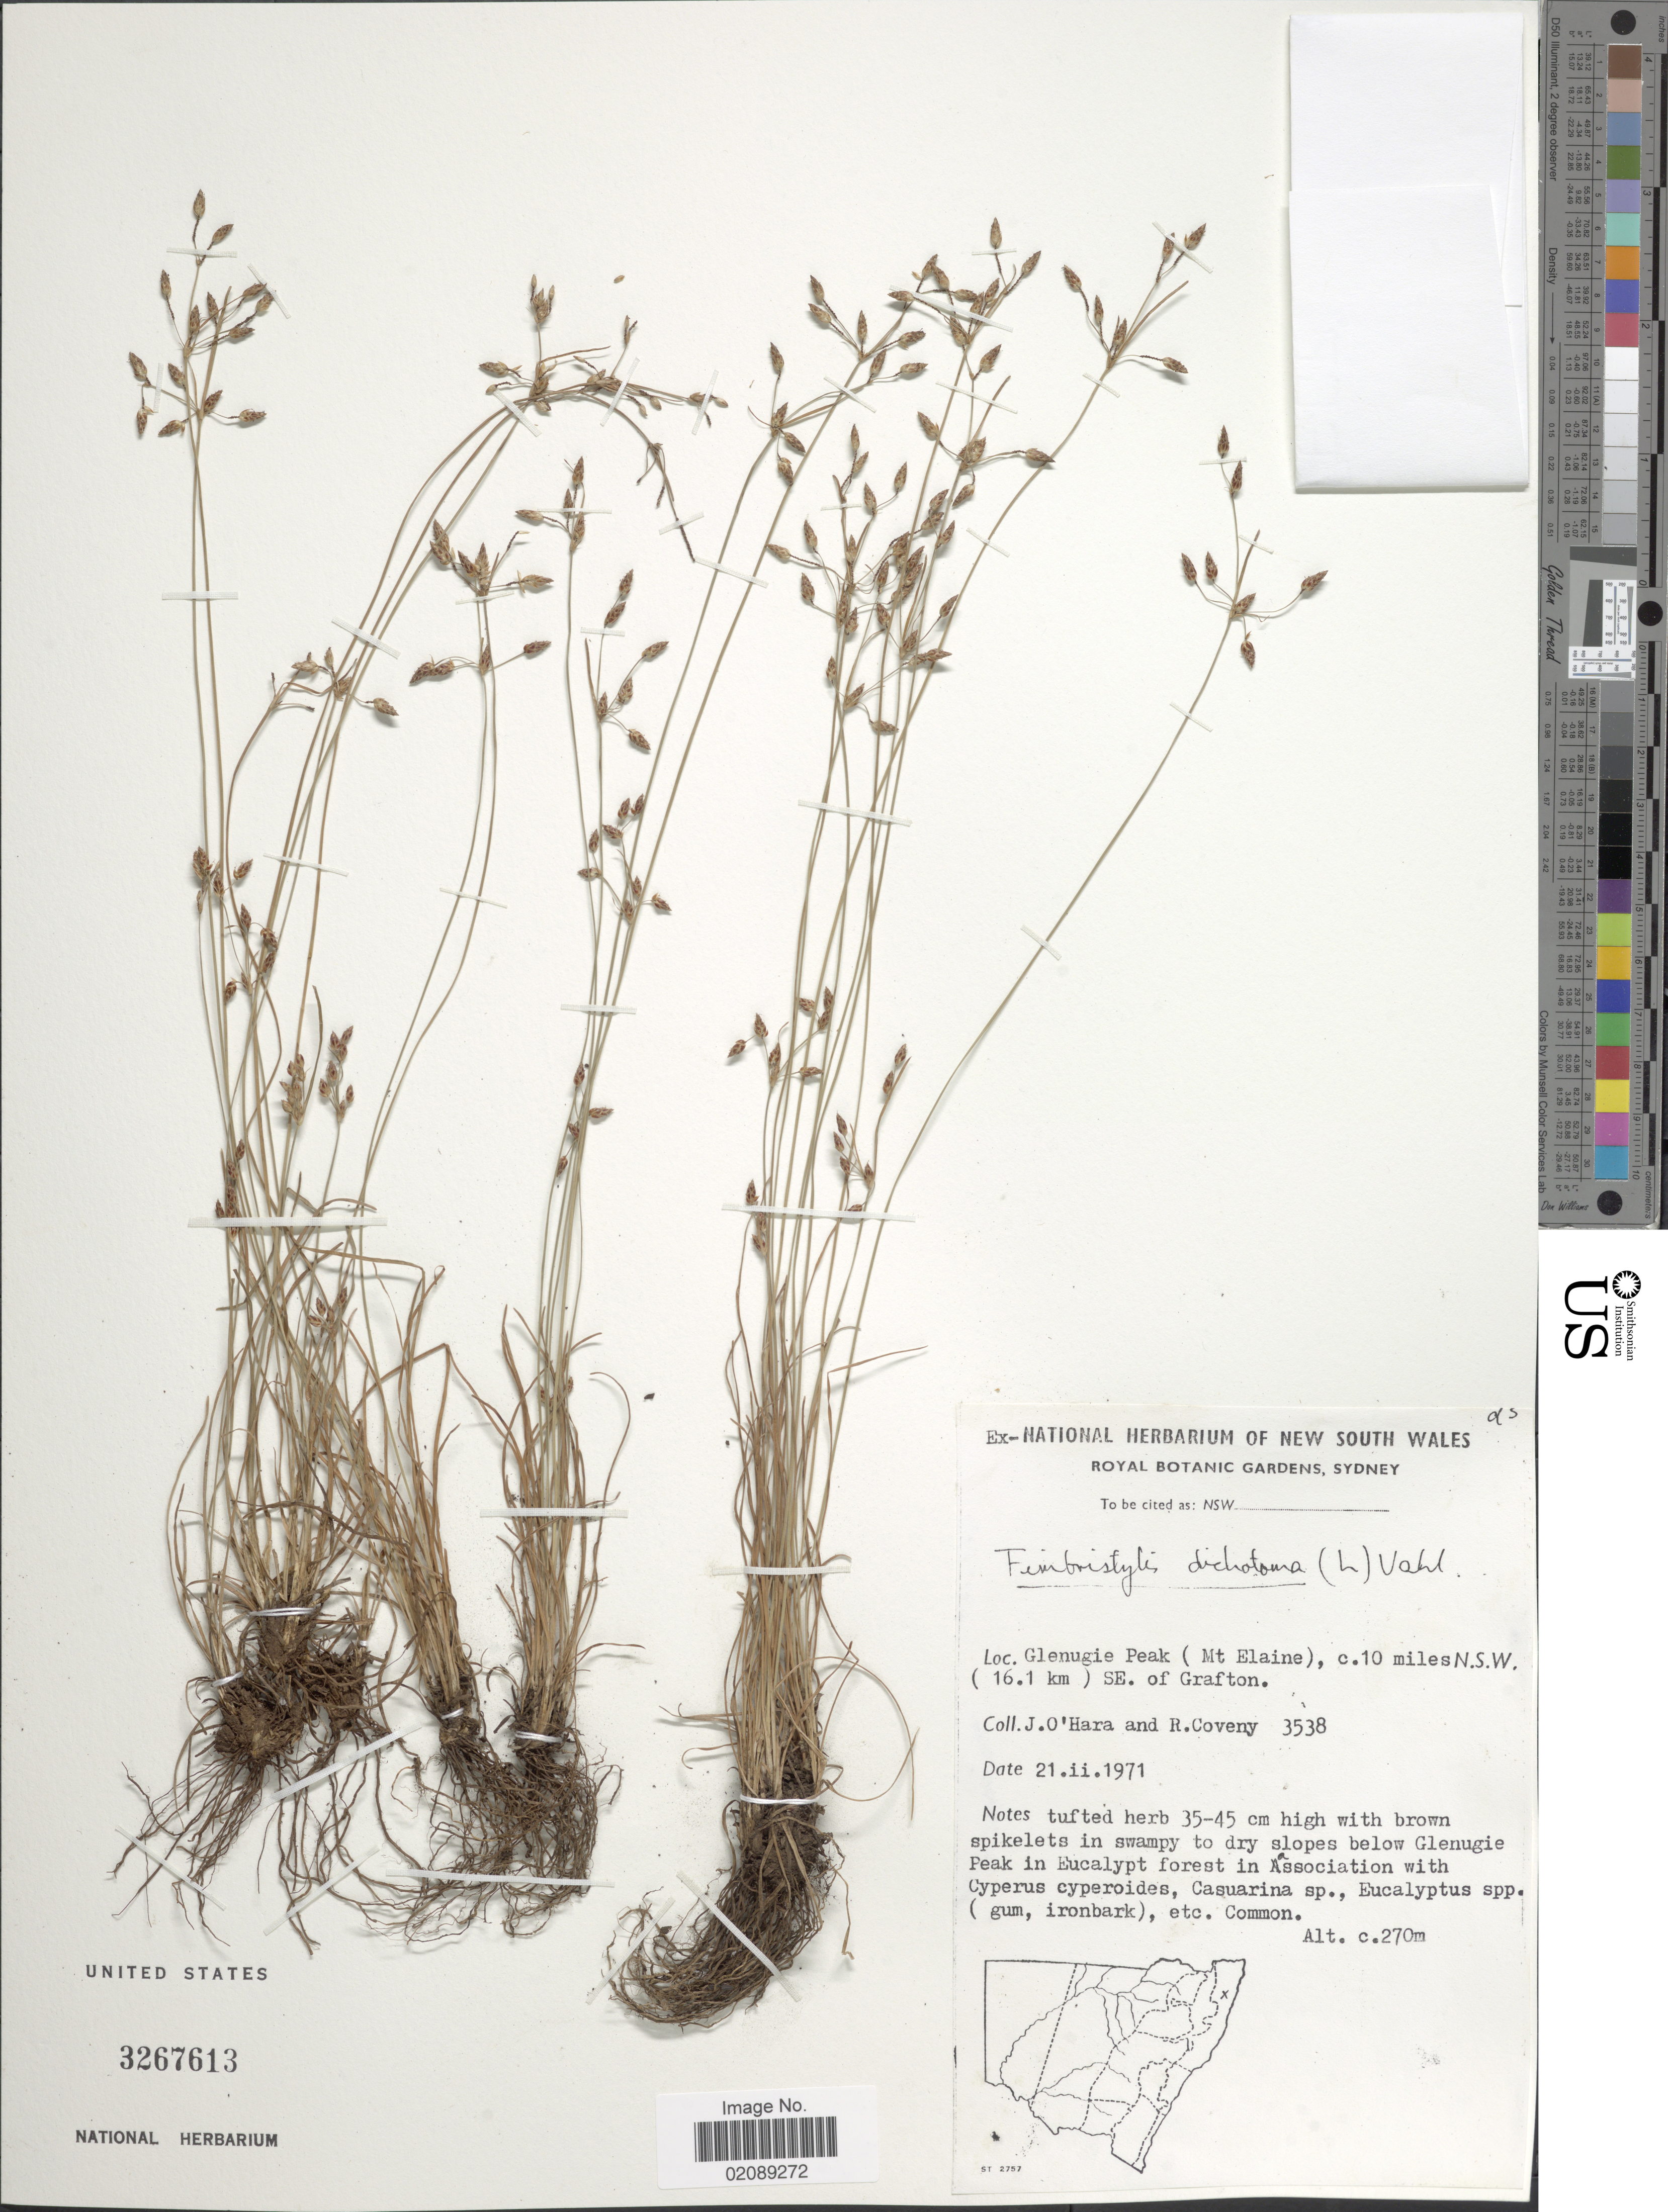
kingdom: Plantae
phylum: Tracheophyta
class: Liliopsida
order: Poales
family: Cyperaceae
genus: Fimbristylis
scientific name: Fimbristylis dichotoma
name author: (L.) Vahl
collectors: J. O'Hara & R. Coveny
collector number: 3538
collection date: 1971-02-21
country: Australia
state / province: New South Wales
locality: Glenugie Peak (Mt Elaine), c. 10 miles (16.1 km) SE. of Grafton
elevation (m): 270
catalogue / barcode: US 3267613